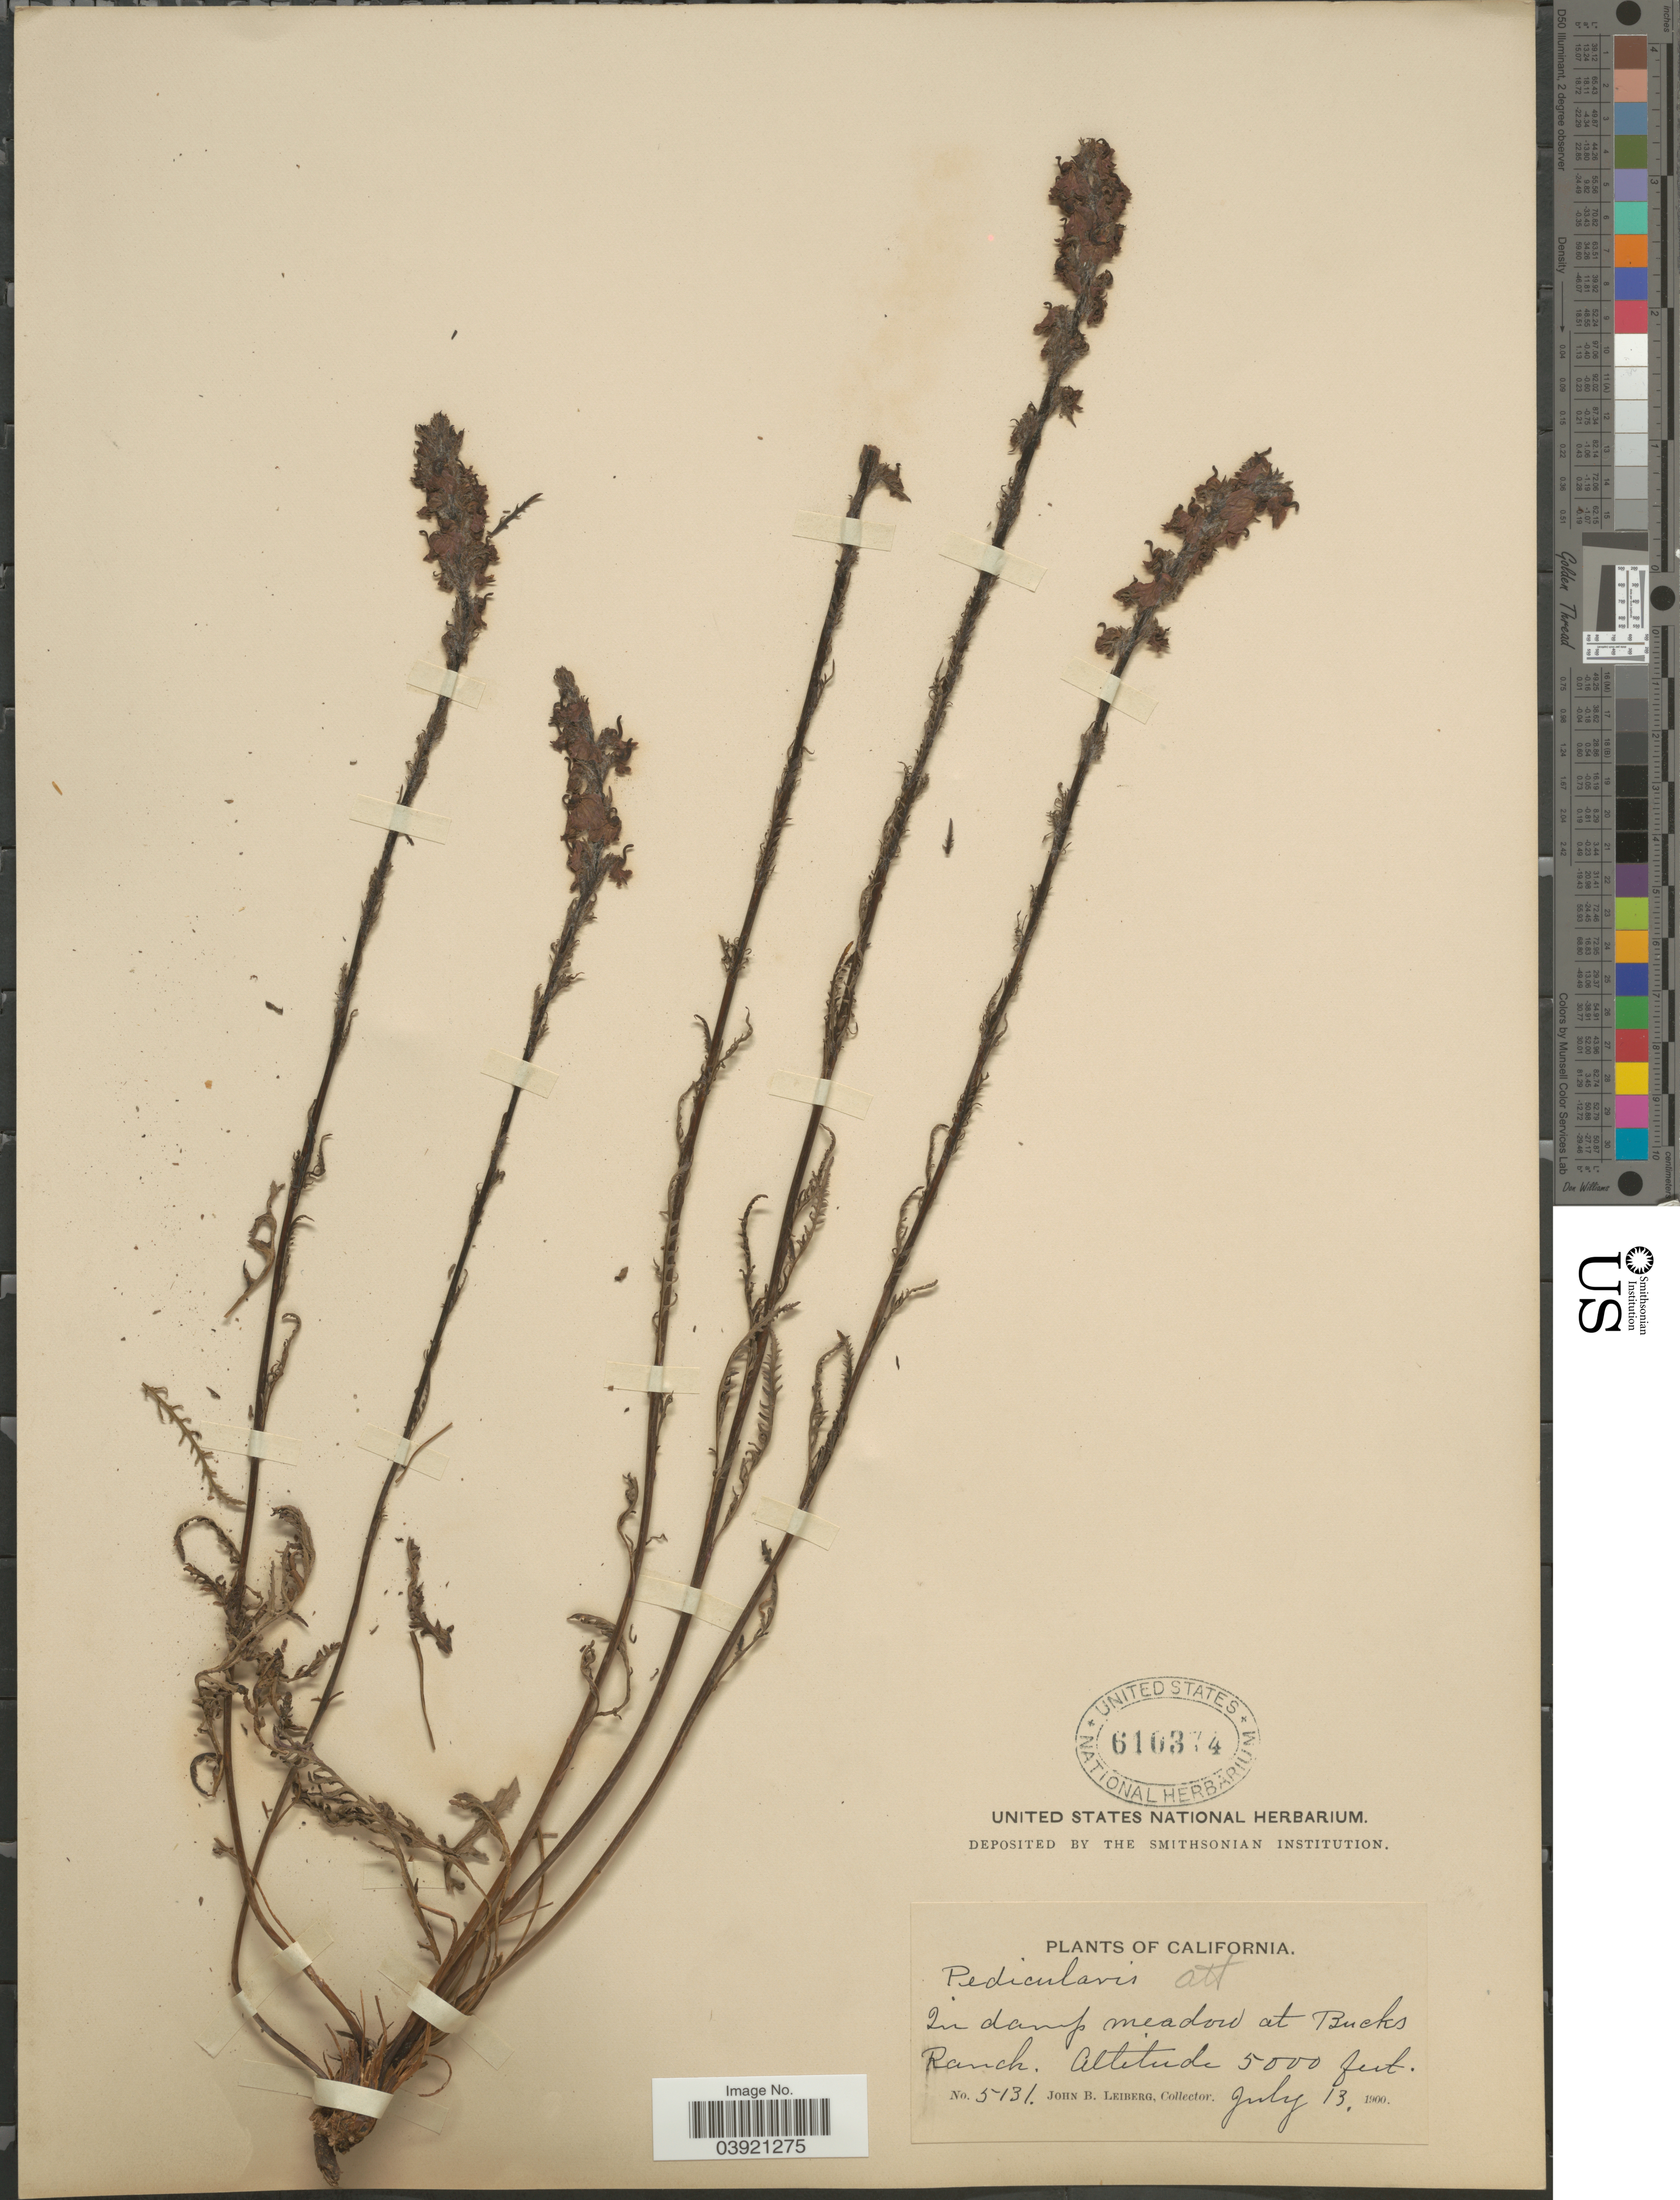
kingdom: Plantae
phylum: Tracheophyta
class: Magnoliopsida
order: Lamiales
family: Orobanchaceae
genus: Pedicularis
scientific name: Pedicularis attollens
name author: A. Gray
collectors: J. B. Leiberg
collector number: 5131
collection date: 1900-07-13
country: United States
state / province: California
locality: In damp meadow at Bucks Ranch.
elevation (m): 1524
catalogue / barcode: US 610374